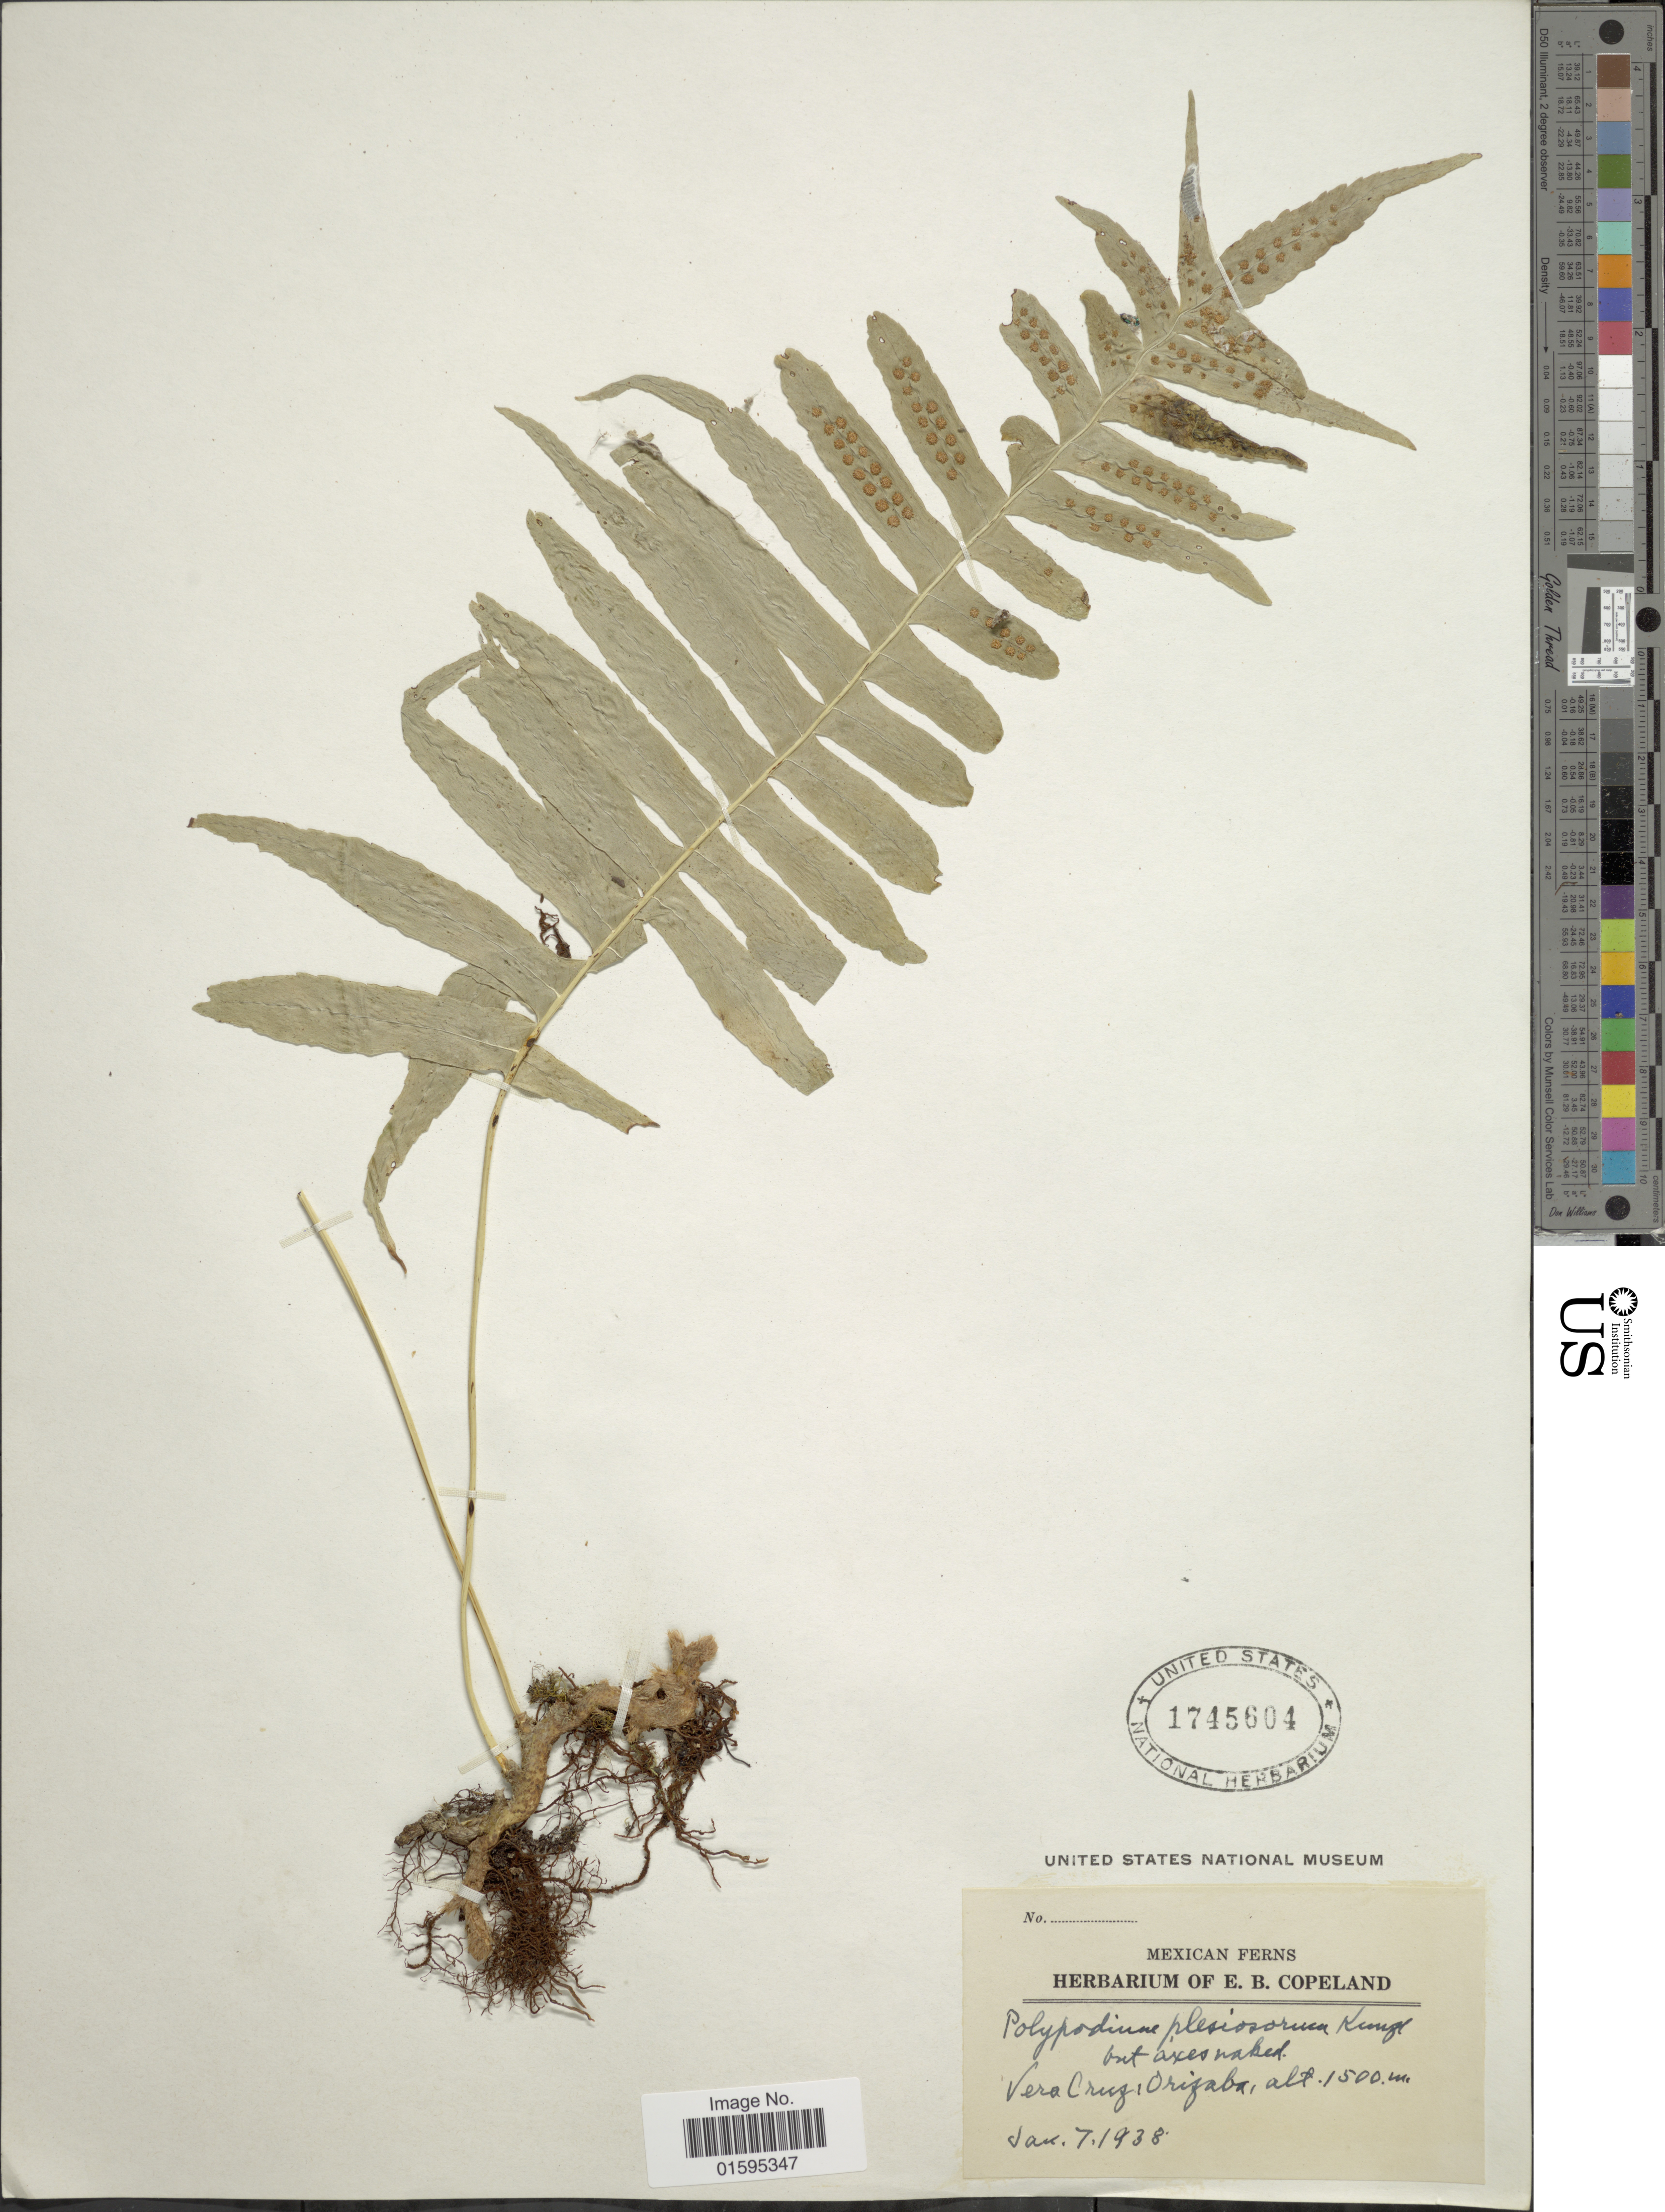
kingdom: Plantae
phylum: Tracheophyta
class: Polypodiopsida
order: Polypodiales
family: Polypodiaceae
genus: Polypodium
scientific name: Polypodium plesiosorum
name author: Kunze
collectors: ex herb. E. B. Copeland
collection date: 1938-01-07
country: Mexico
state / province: Veracruz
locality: Vera Cruz: Orizaba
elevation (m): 1500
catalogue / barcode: US 1745604